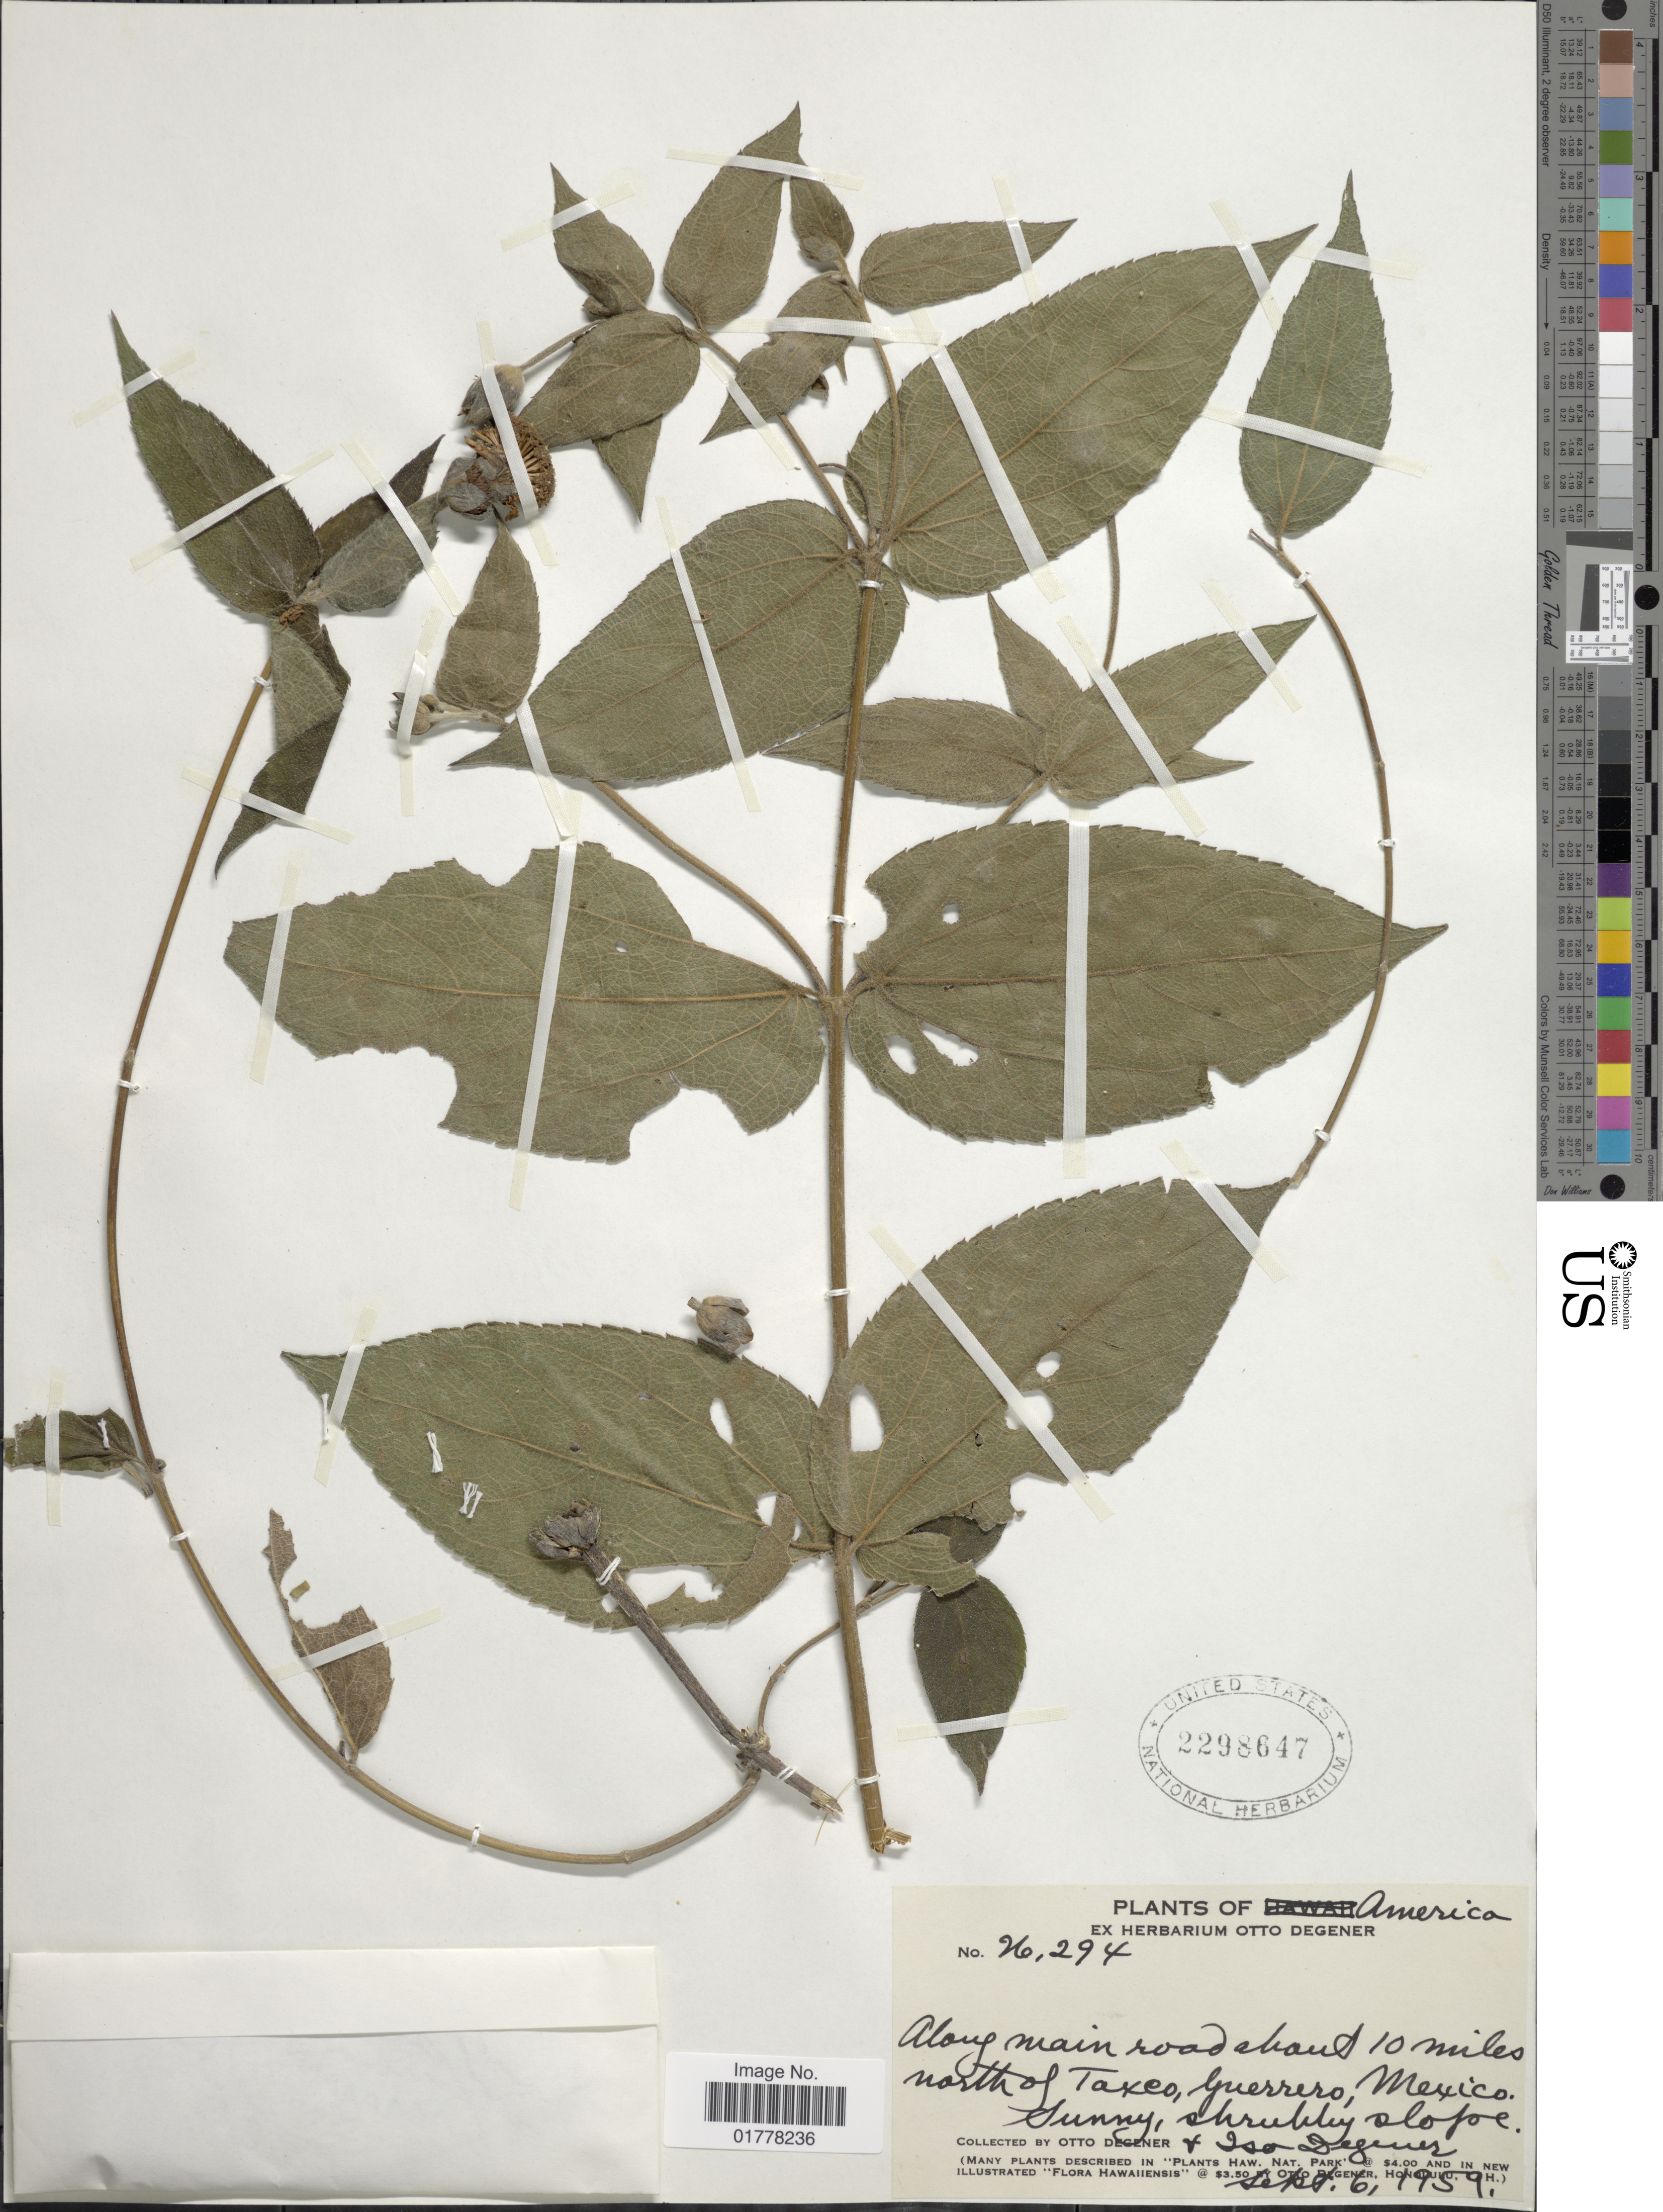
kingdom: Plantae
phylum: Tracheophyta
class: Magnoliopsida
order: Asterales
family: Asteraceae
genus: Lasianthaea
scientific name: Lasianthaea crocea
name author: (A. Gray) K.M. Becker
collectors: O. Degener & I. Degener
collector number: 26294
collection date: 1959-09-06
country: Mexico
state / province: Guerrero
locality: Along main road about 10 miles north of Taxco, Guerrero, Mexico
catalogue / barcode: US 2298647